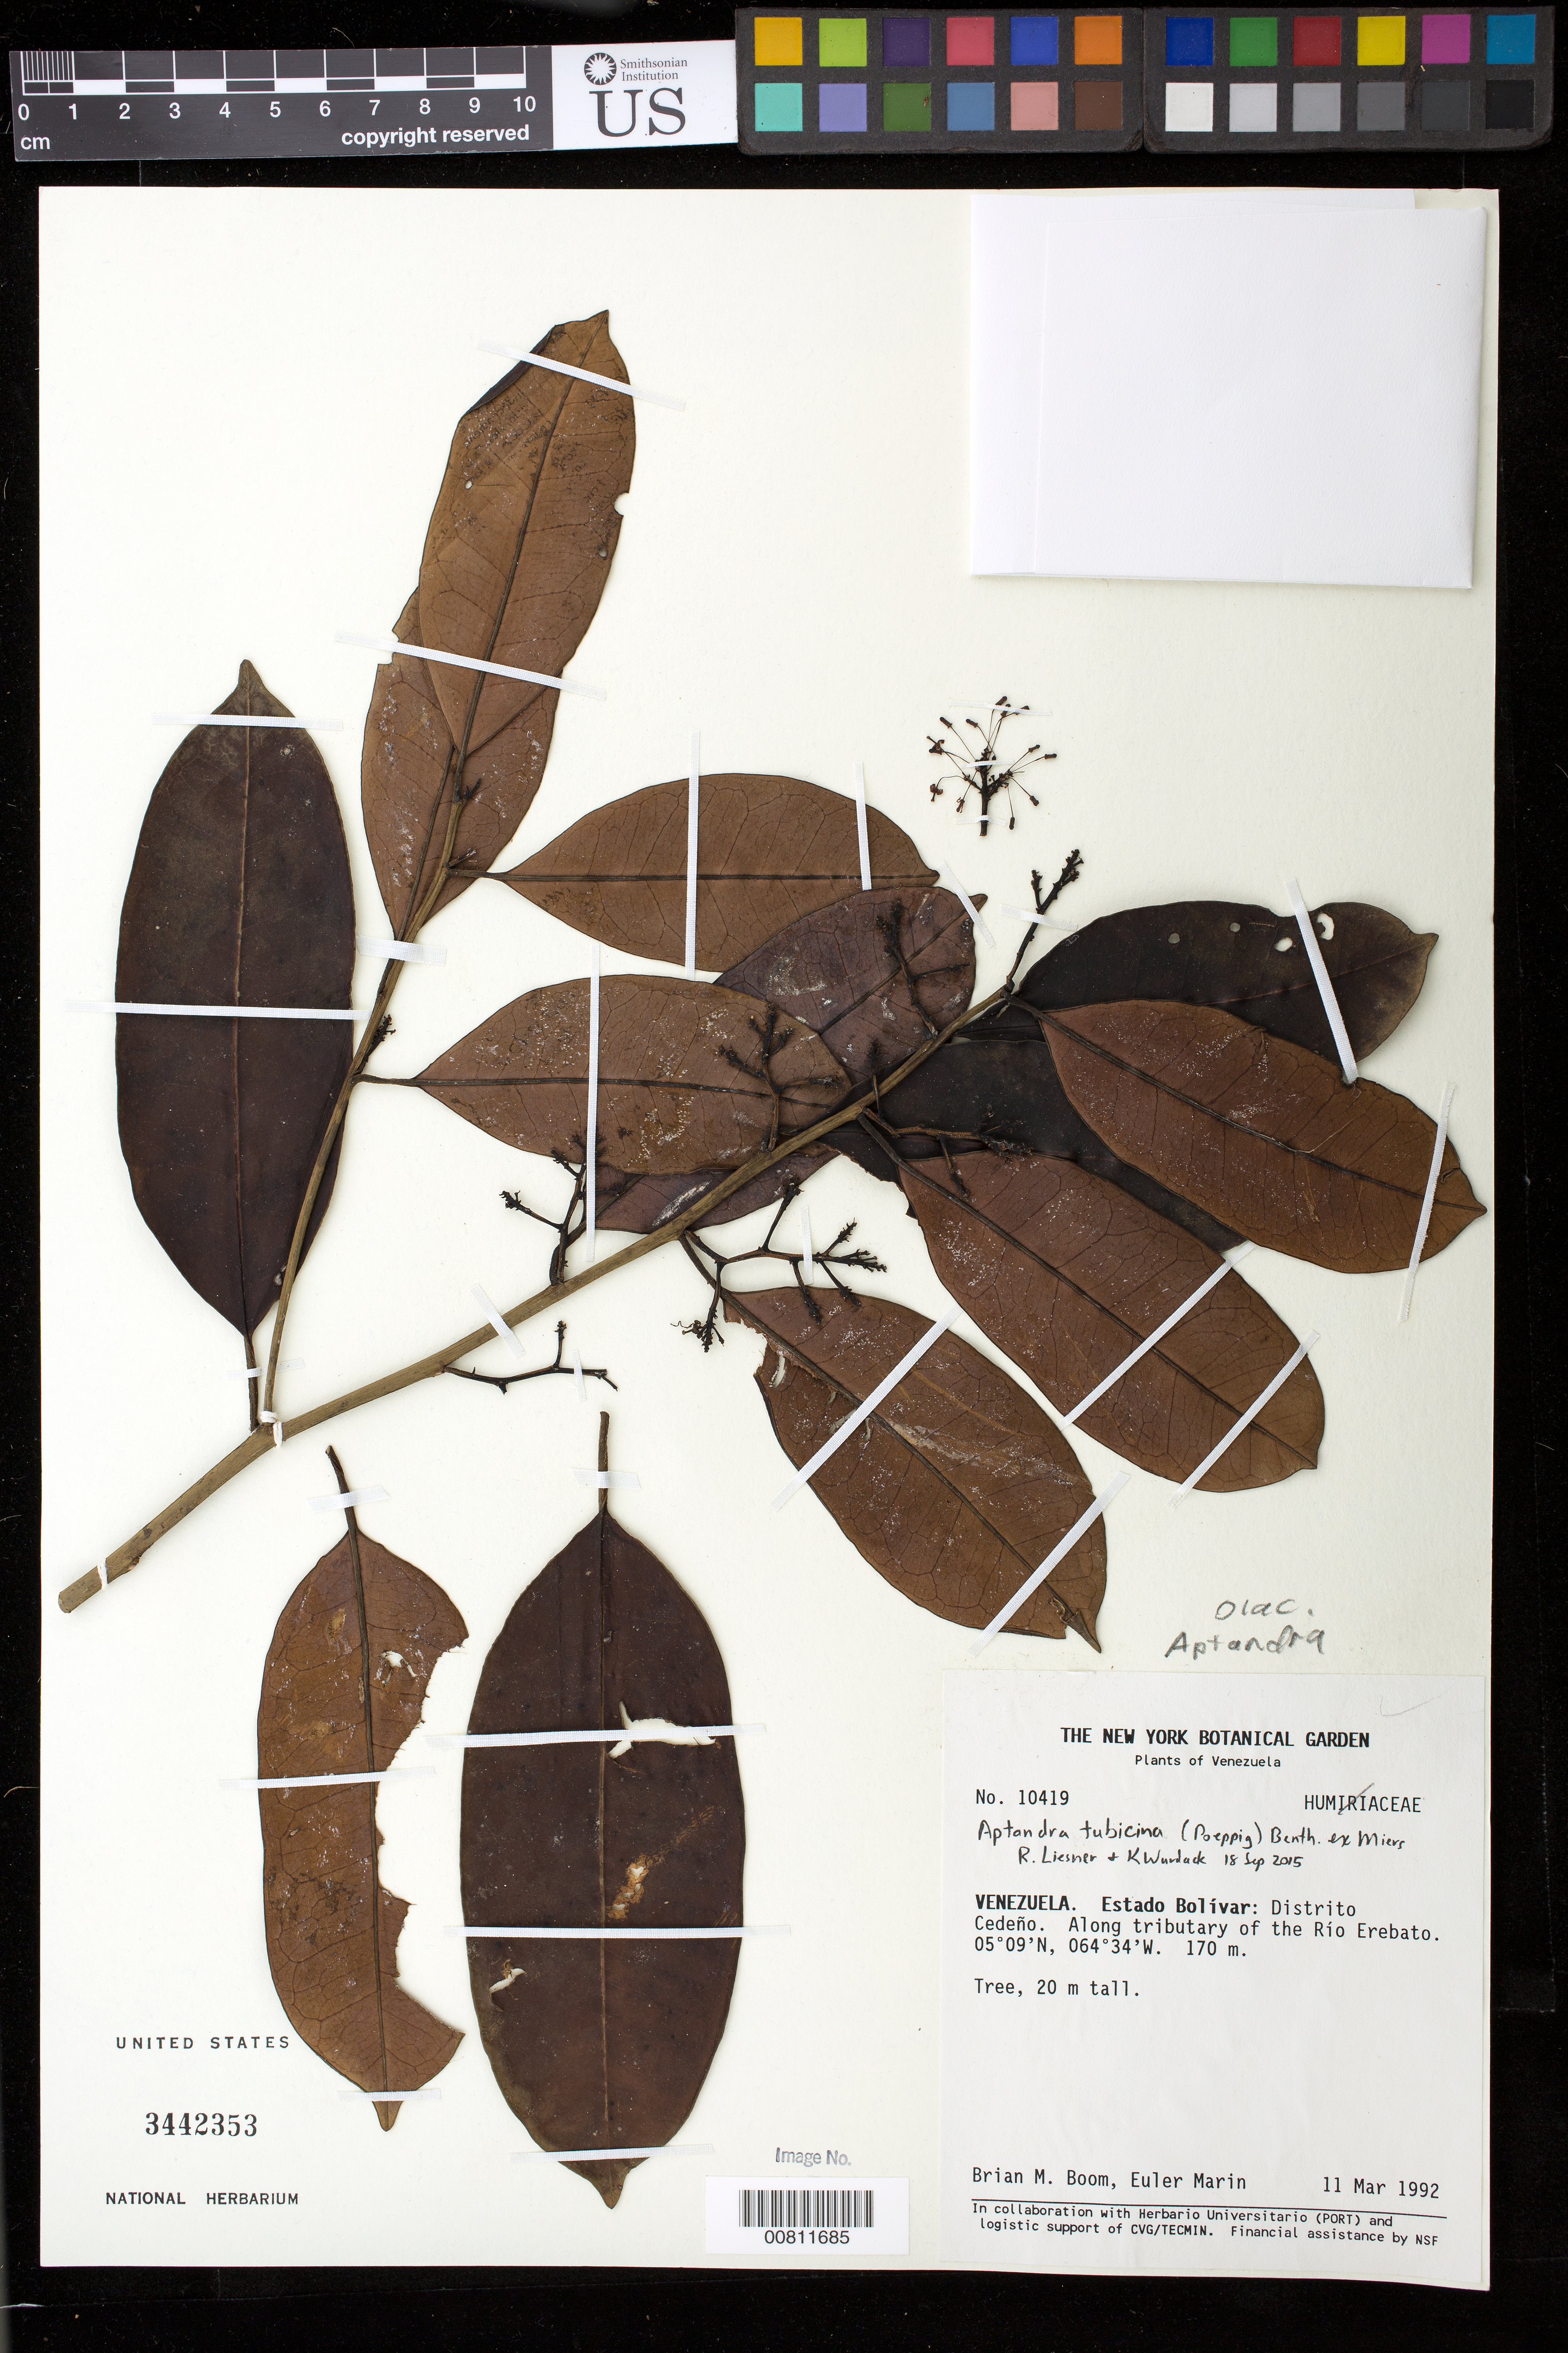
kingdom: Plantae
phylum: Tracheophyta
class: Magnoliopsida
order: Santalales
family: Aptandraceae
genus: Aptandra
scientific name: Aptandra tubicina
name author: (Poepp.) Miers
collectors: B. M. Boom & E. Marin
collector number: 10419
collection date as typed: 11-Mar-92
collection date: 1992-03-11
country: Venezuela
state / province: Bolívar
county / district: Cedeño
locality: Río Mawela, tributary of the Río Erebato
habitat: Along river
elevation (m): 170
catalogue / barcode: US 3442353